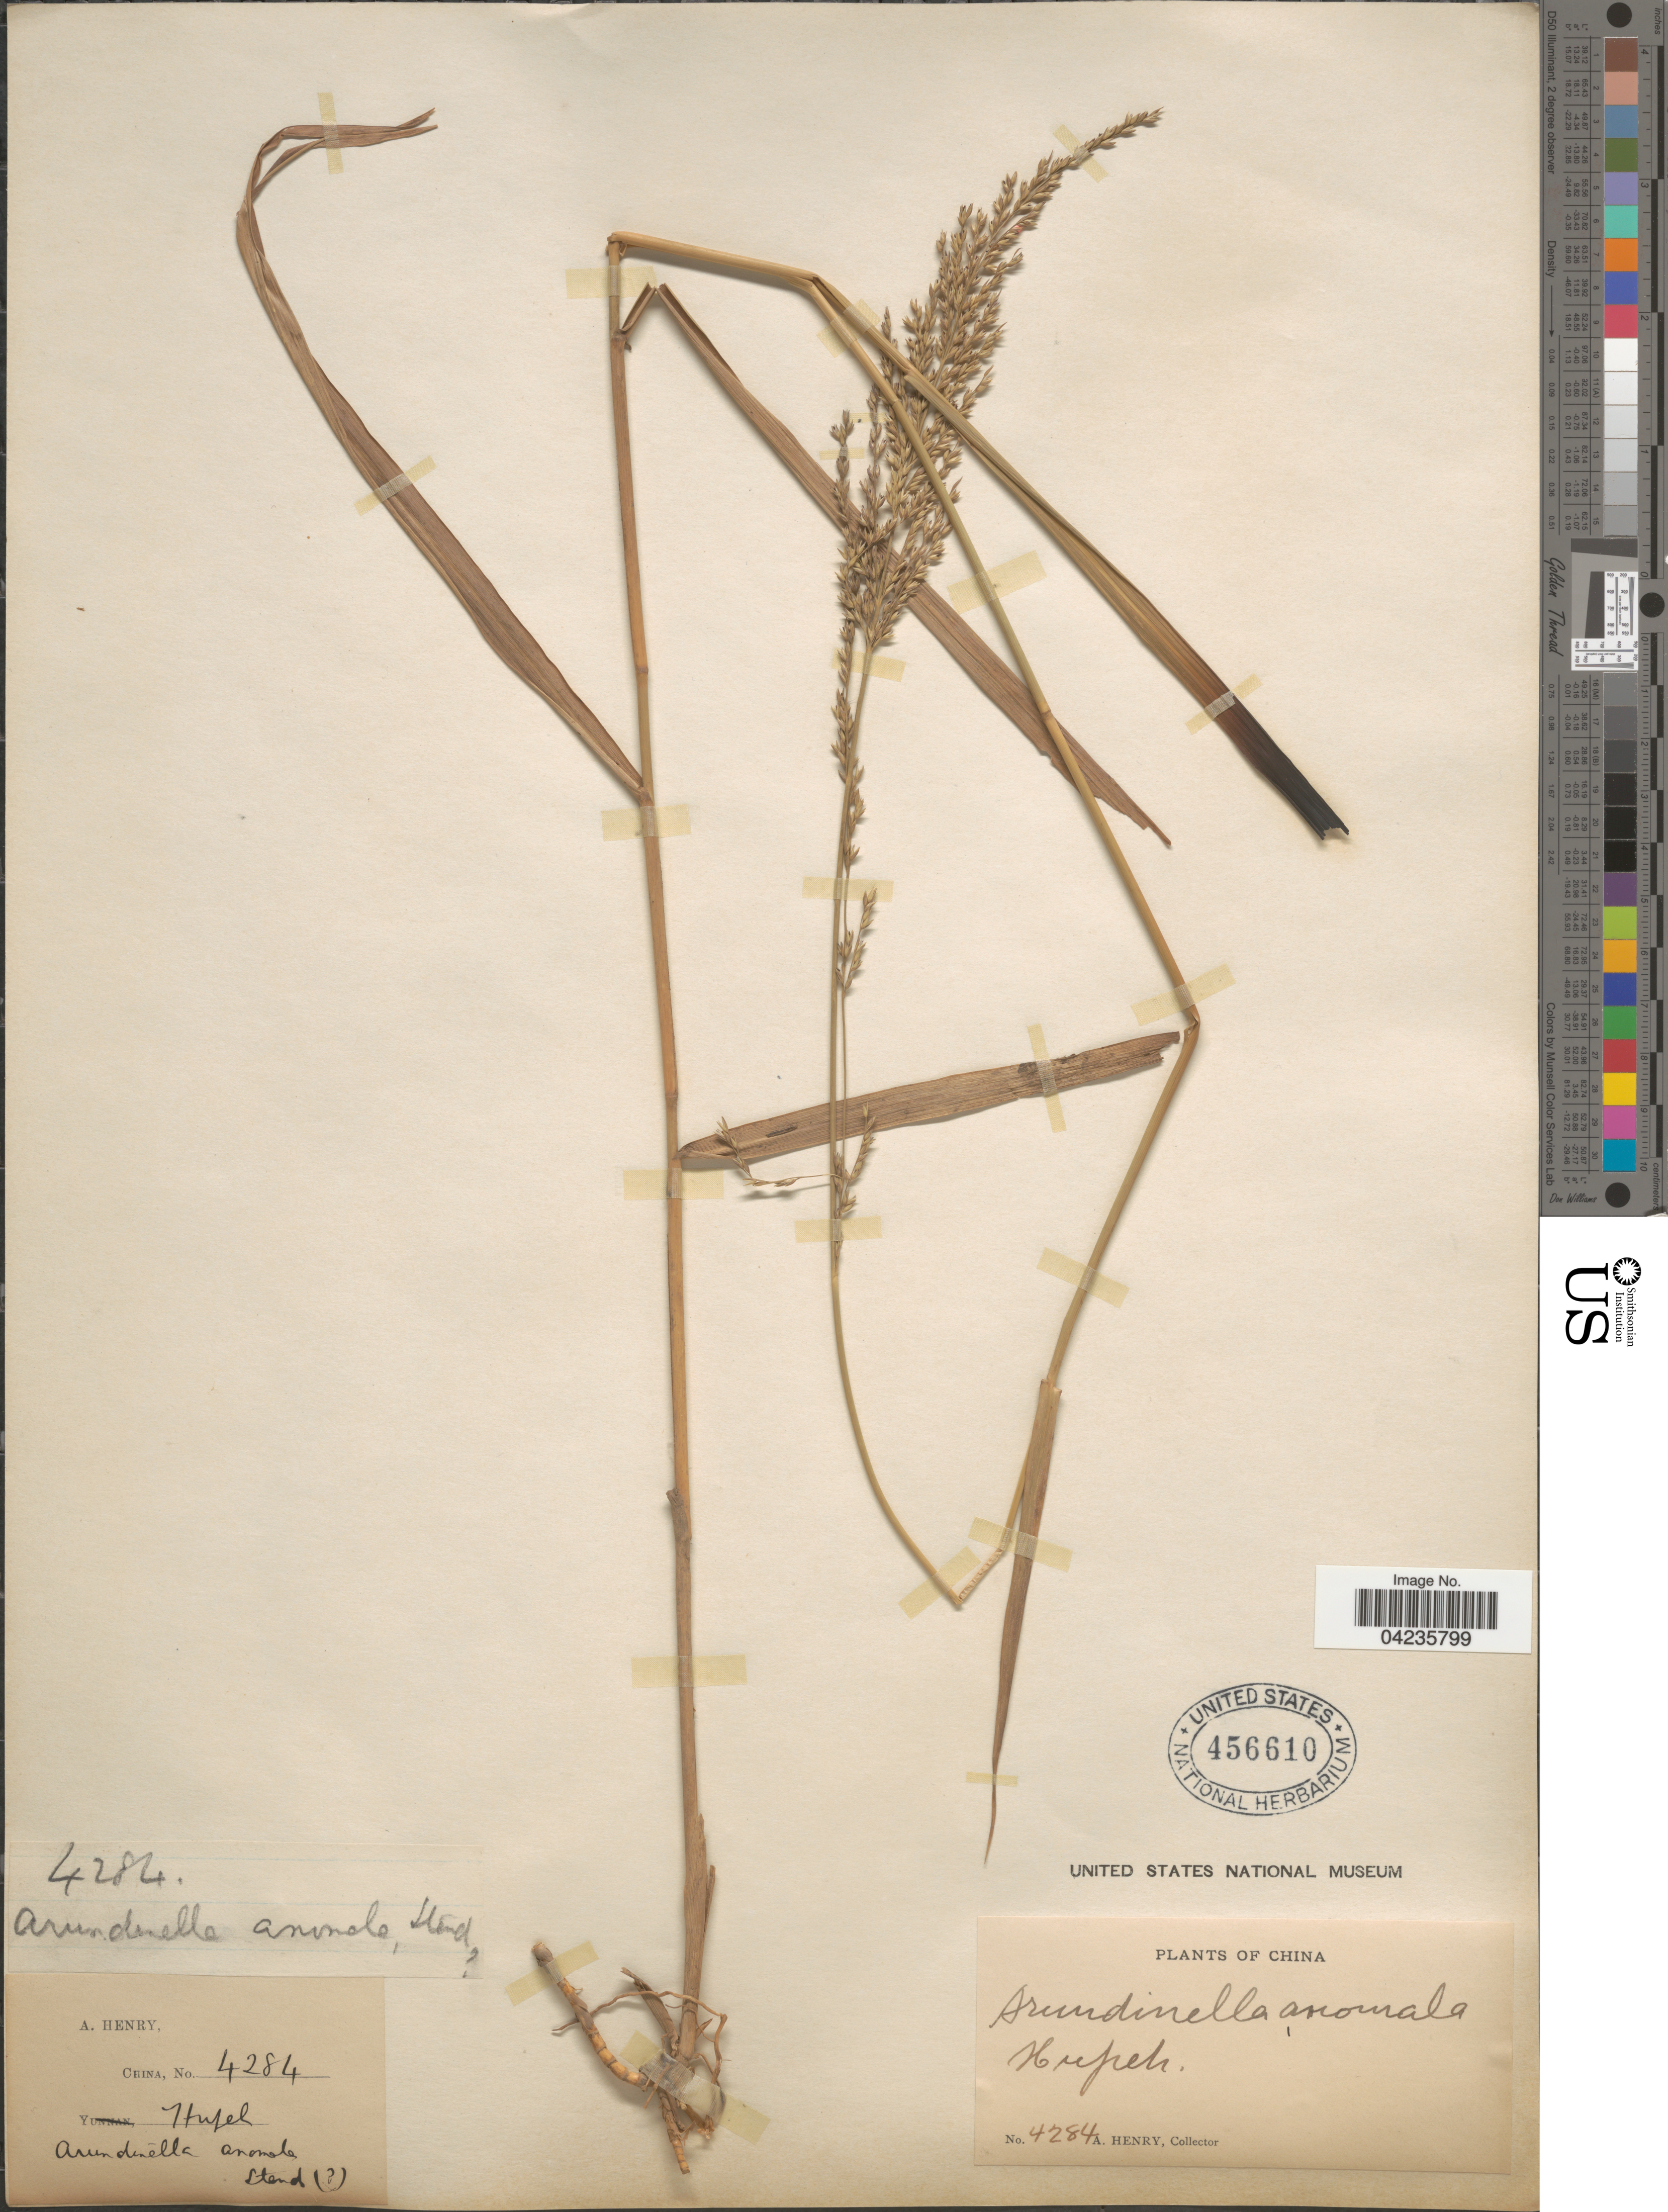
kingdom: Plantae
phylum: Tracheophyta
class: Liliopsida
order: Poales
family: Poaceae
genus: Arundinella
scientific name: Arundinella hirta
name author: (Thunb.) Tanaka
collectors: A. Henry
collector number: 4284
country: China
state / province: Hubei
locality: Hupeh.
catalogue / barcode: US 456610